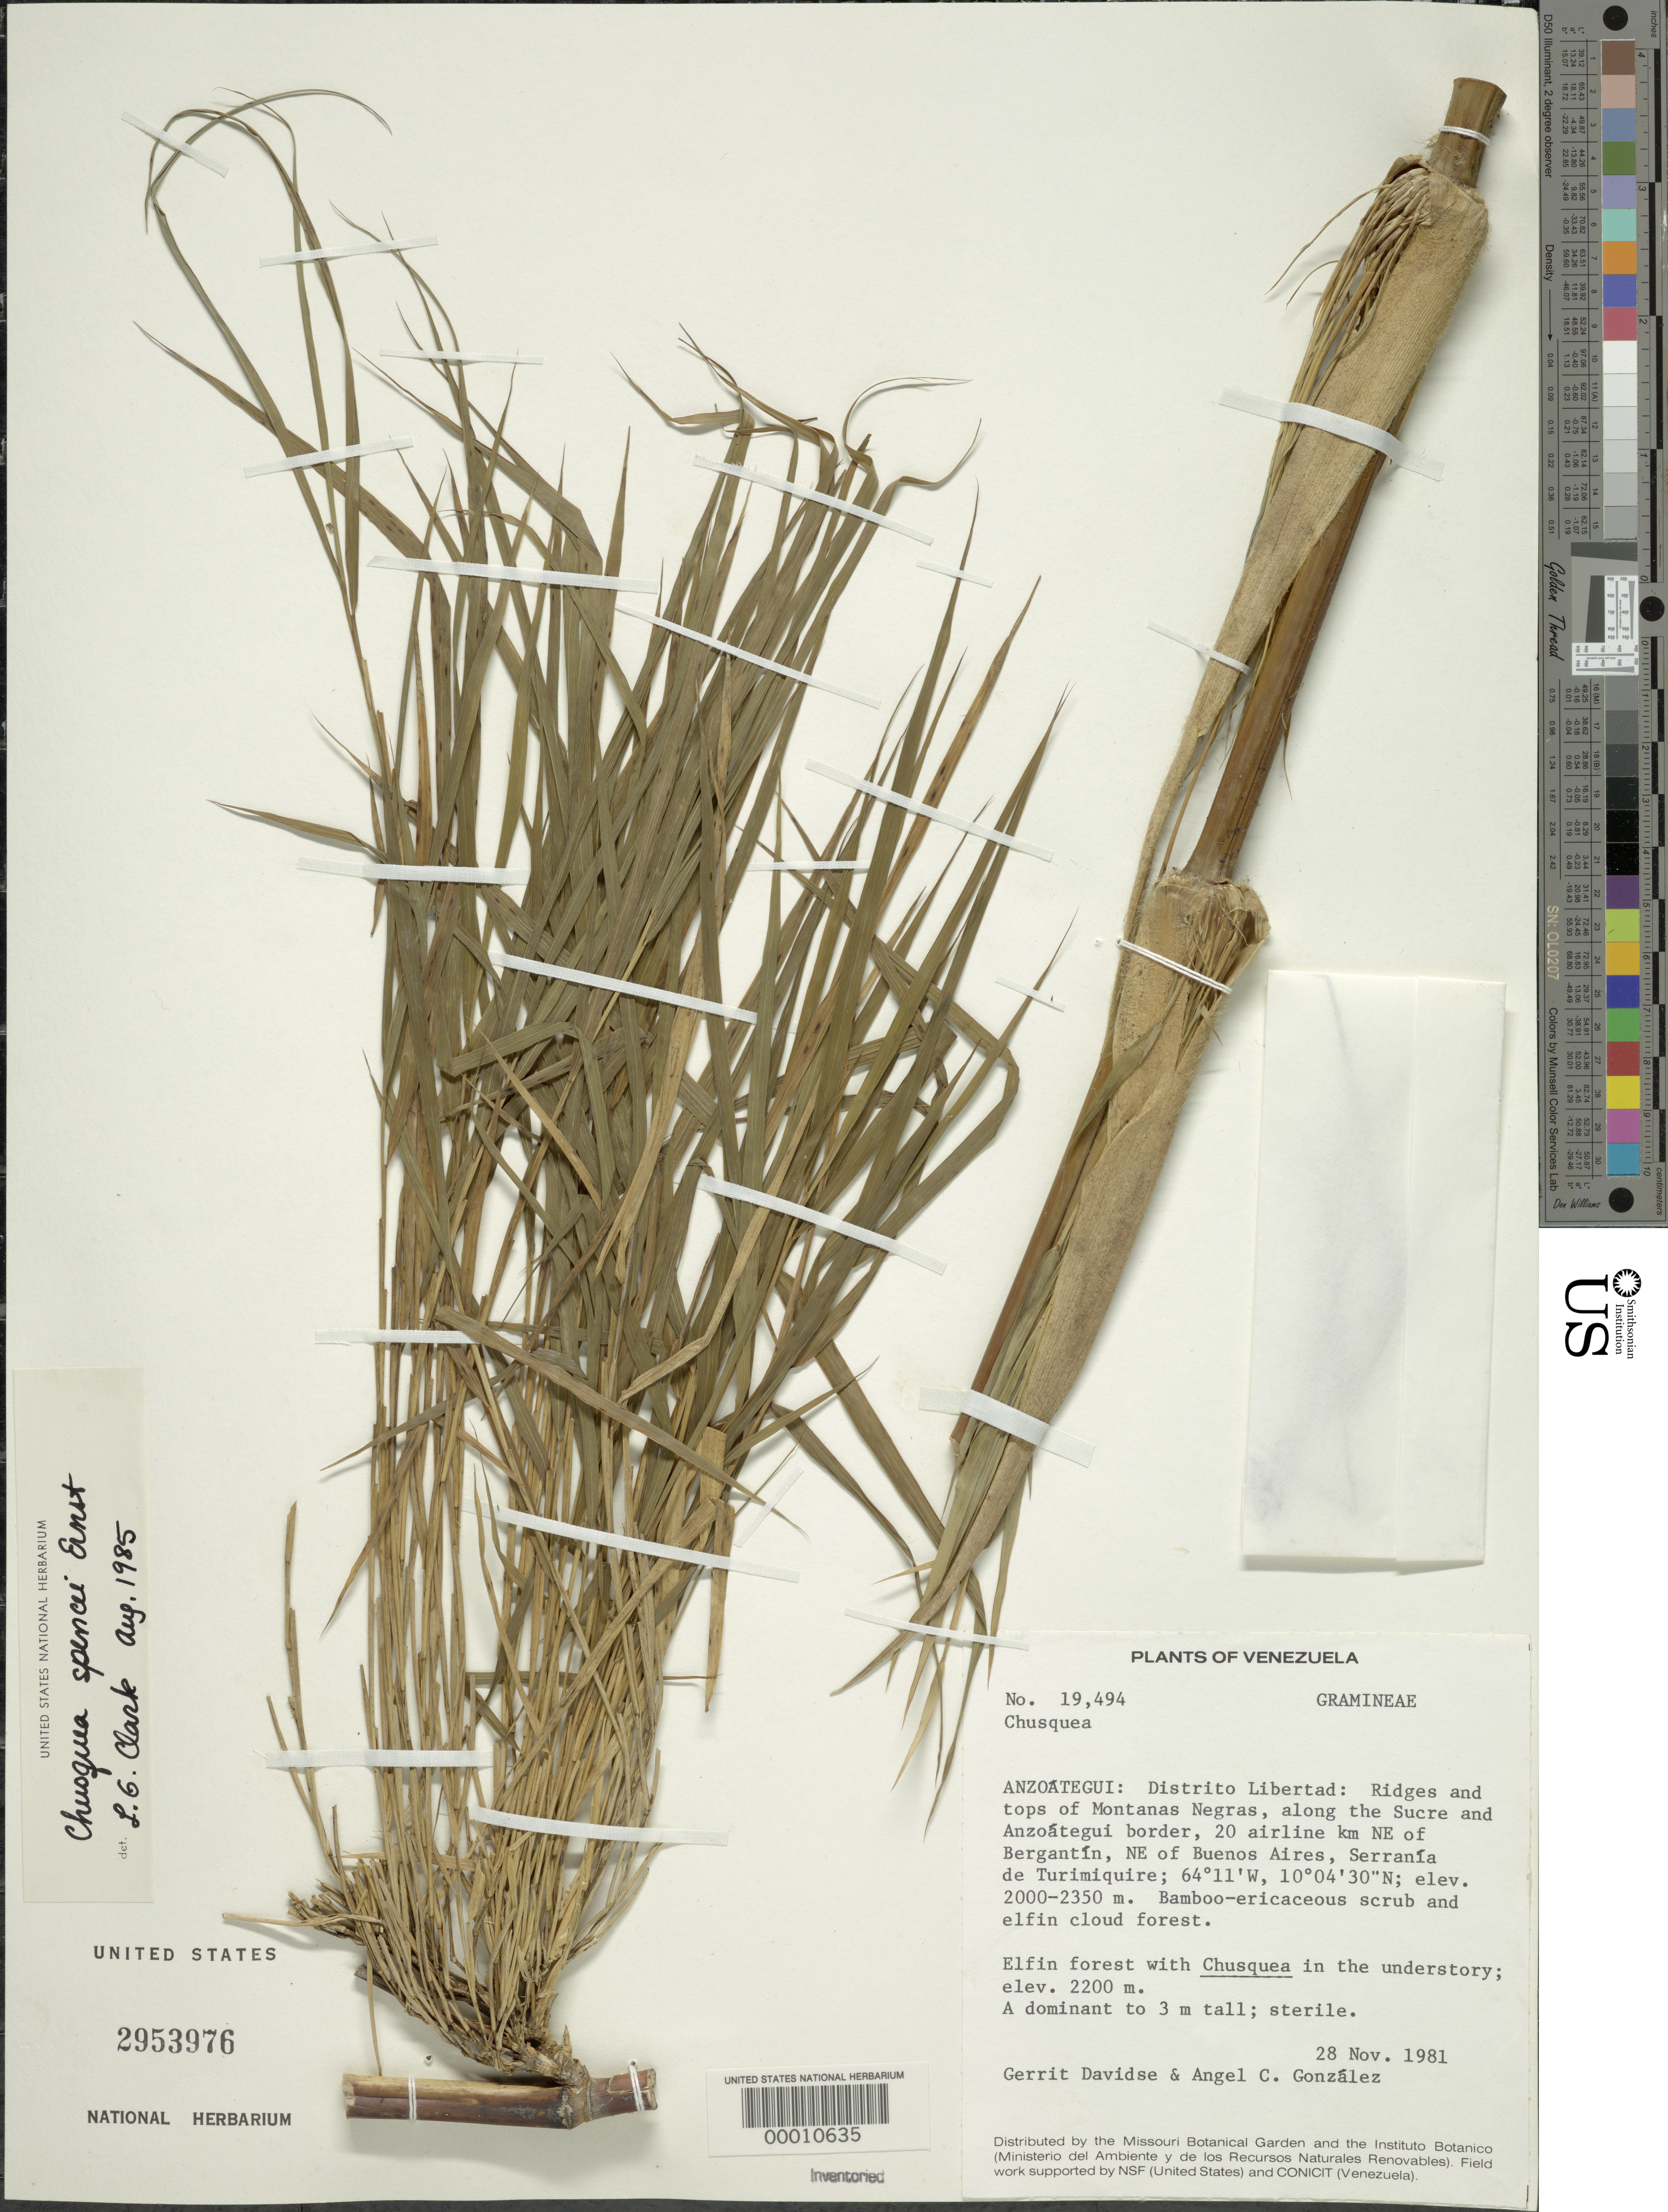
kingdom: Plantae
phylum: Tracheophyta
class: Liliopsida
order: Poales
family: Poaceae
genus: Chusquea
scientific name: Chusquea spencei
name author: Ernst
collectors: G. Davidse & A. C. González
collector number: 19494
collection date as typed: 28 Nov 1981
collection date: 1981-11-28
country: Venezuela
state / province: Anzoategui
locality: Dist libertad, montanas negras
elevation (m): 2200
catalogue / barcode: US 2953976